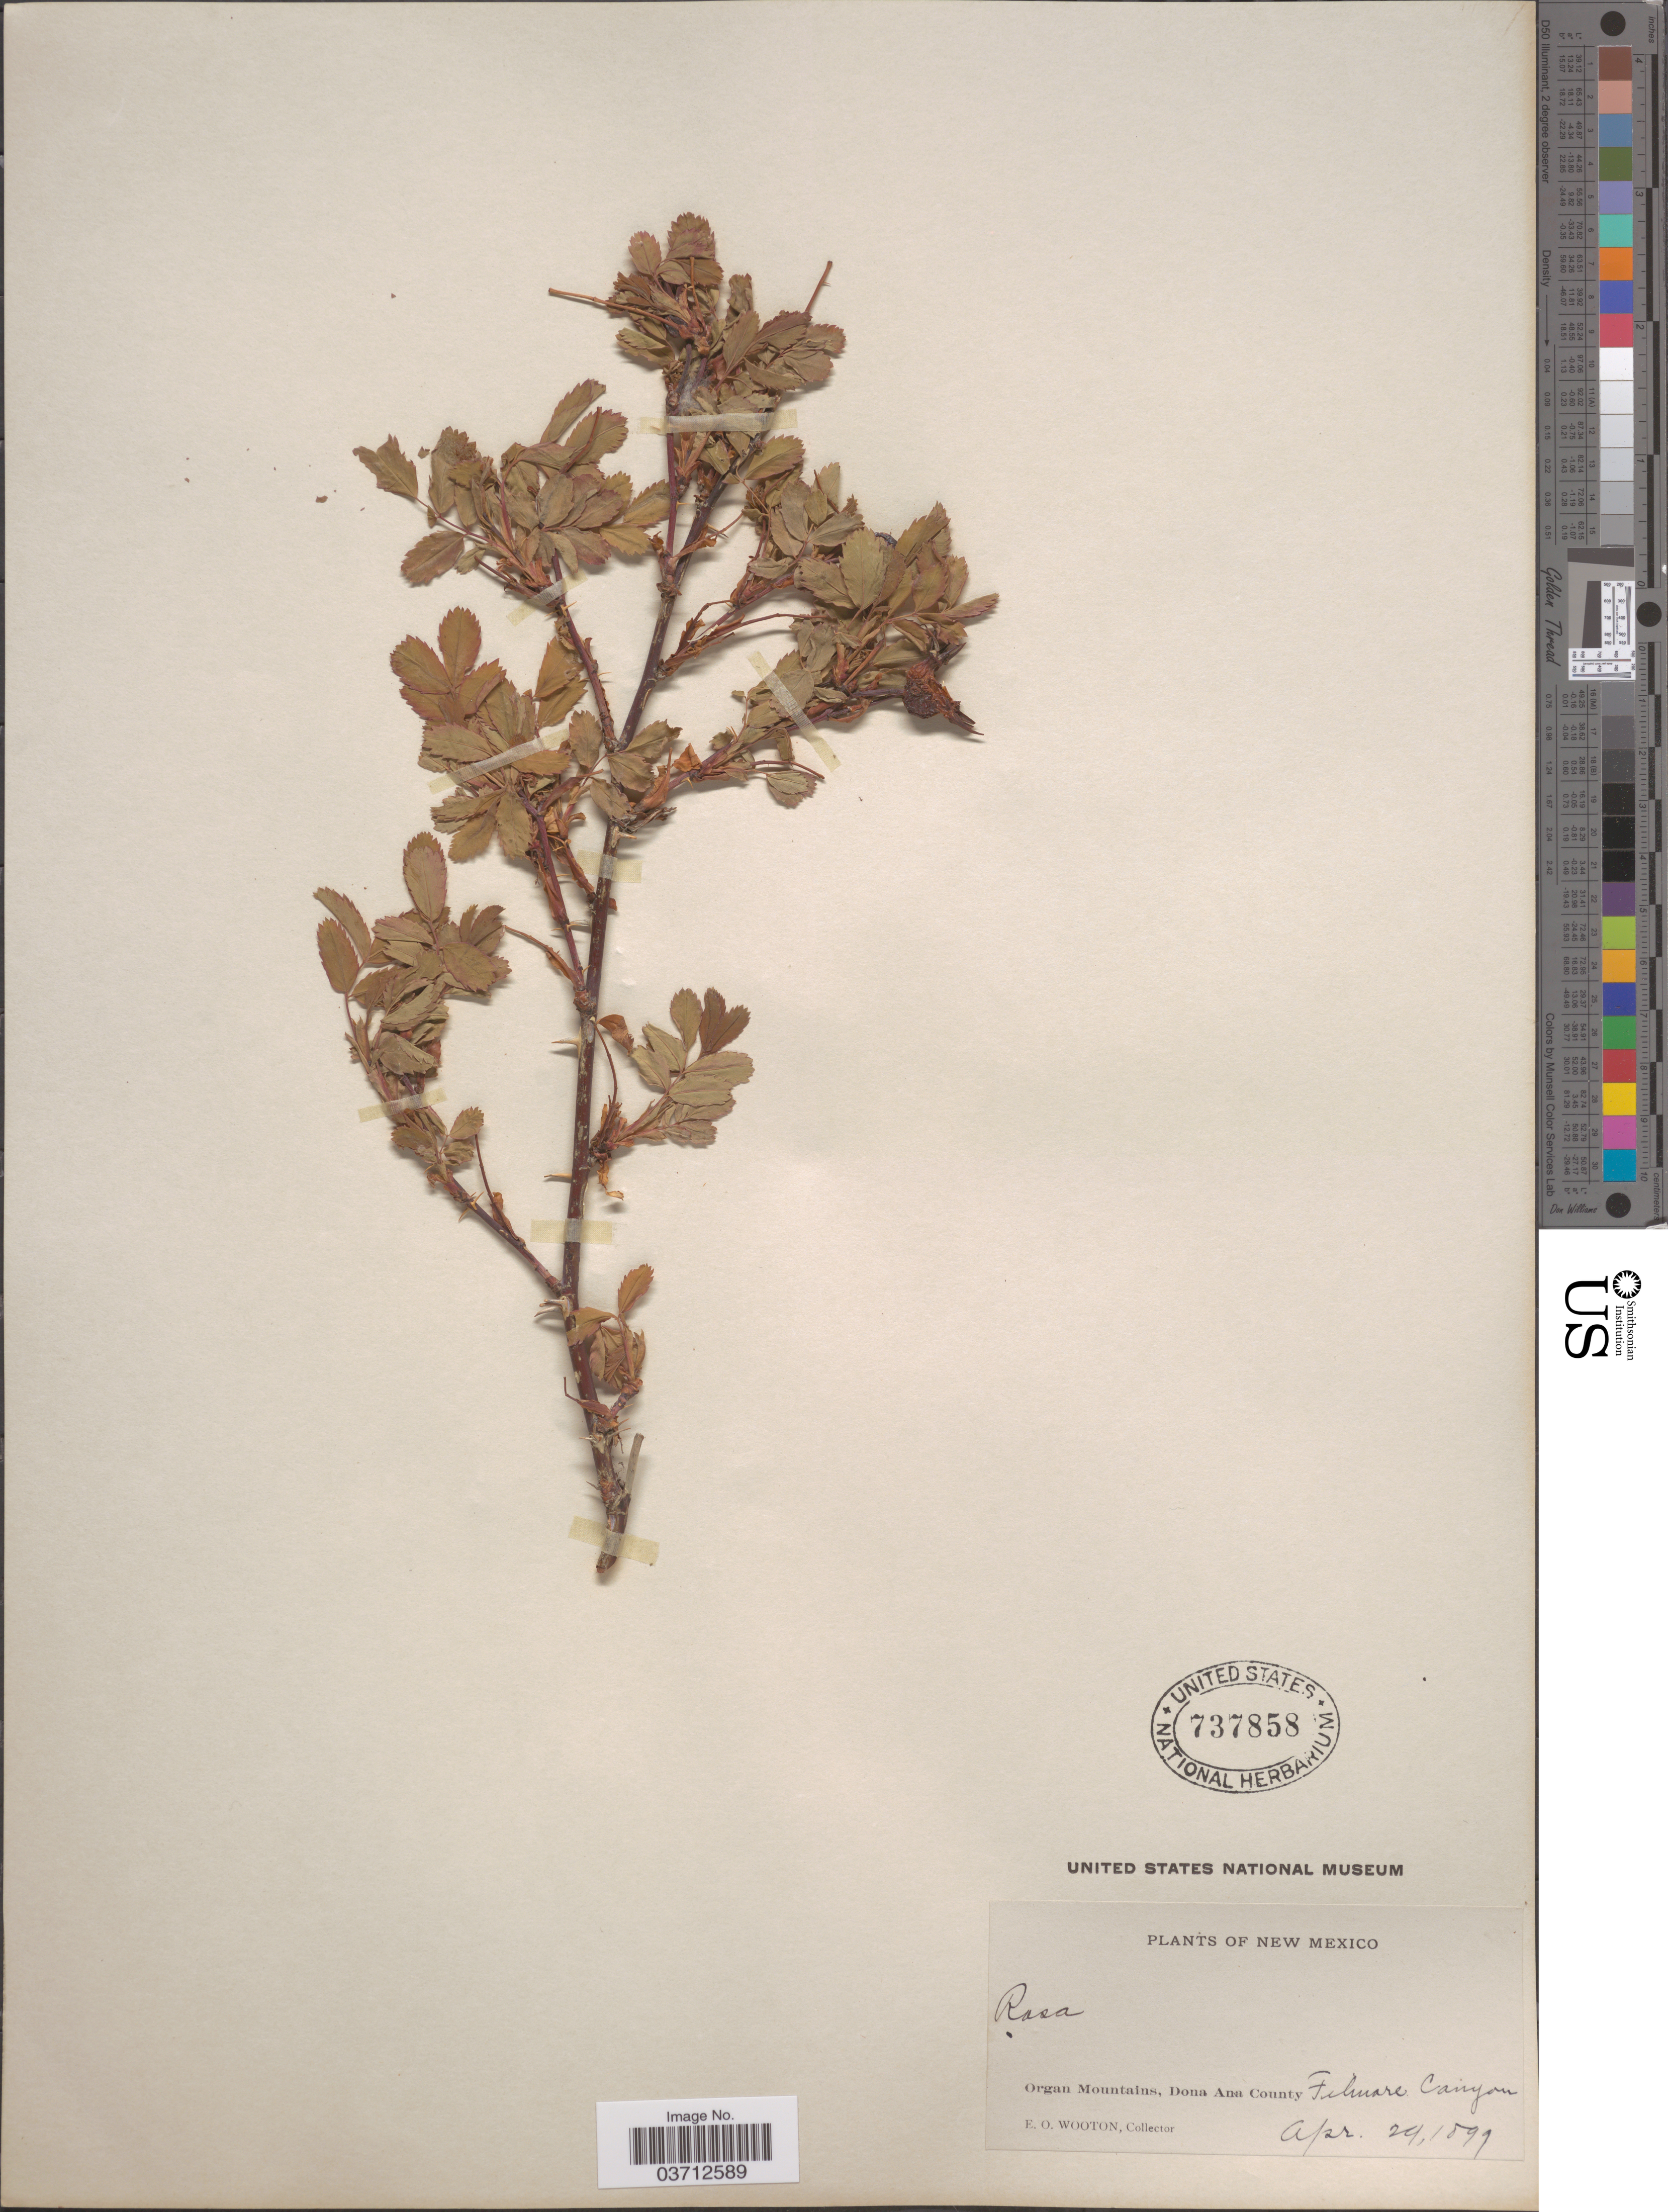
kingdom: Plantae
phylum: Tracheophyta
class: Magnoliopsida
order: Rosales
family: Rosaceae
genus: Rosa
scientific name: Rosa sp.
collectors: E. O. Wooton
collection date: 1899-04-29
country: United States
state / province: New Mexico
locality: Organ Mountains, Dona Ana County. Filmare Canyon.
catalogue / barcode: US 737858